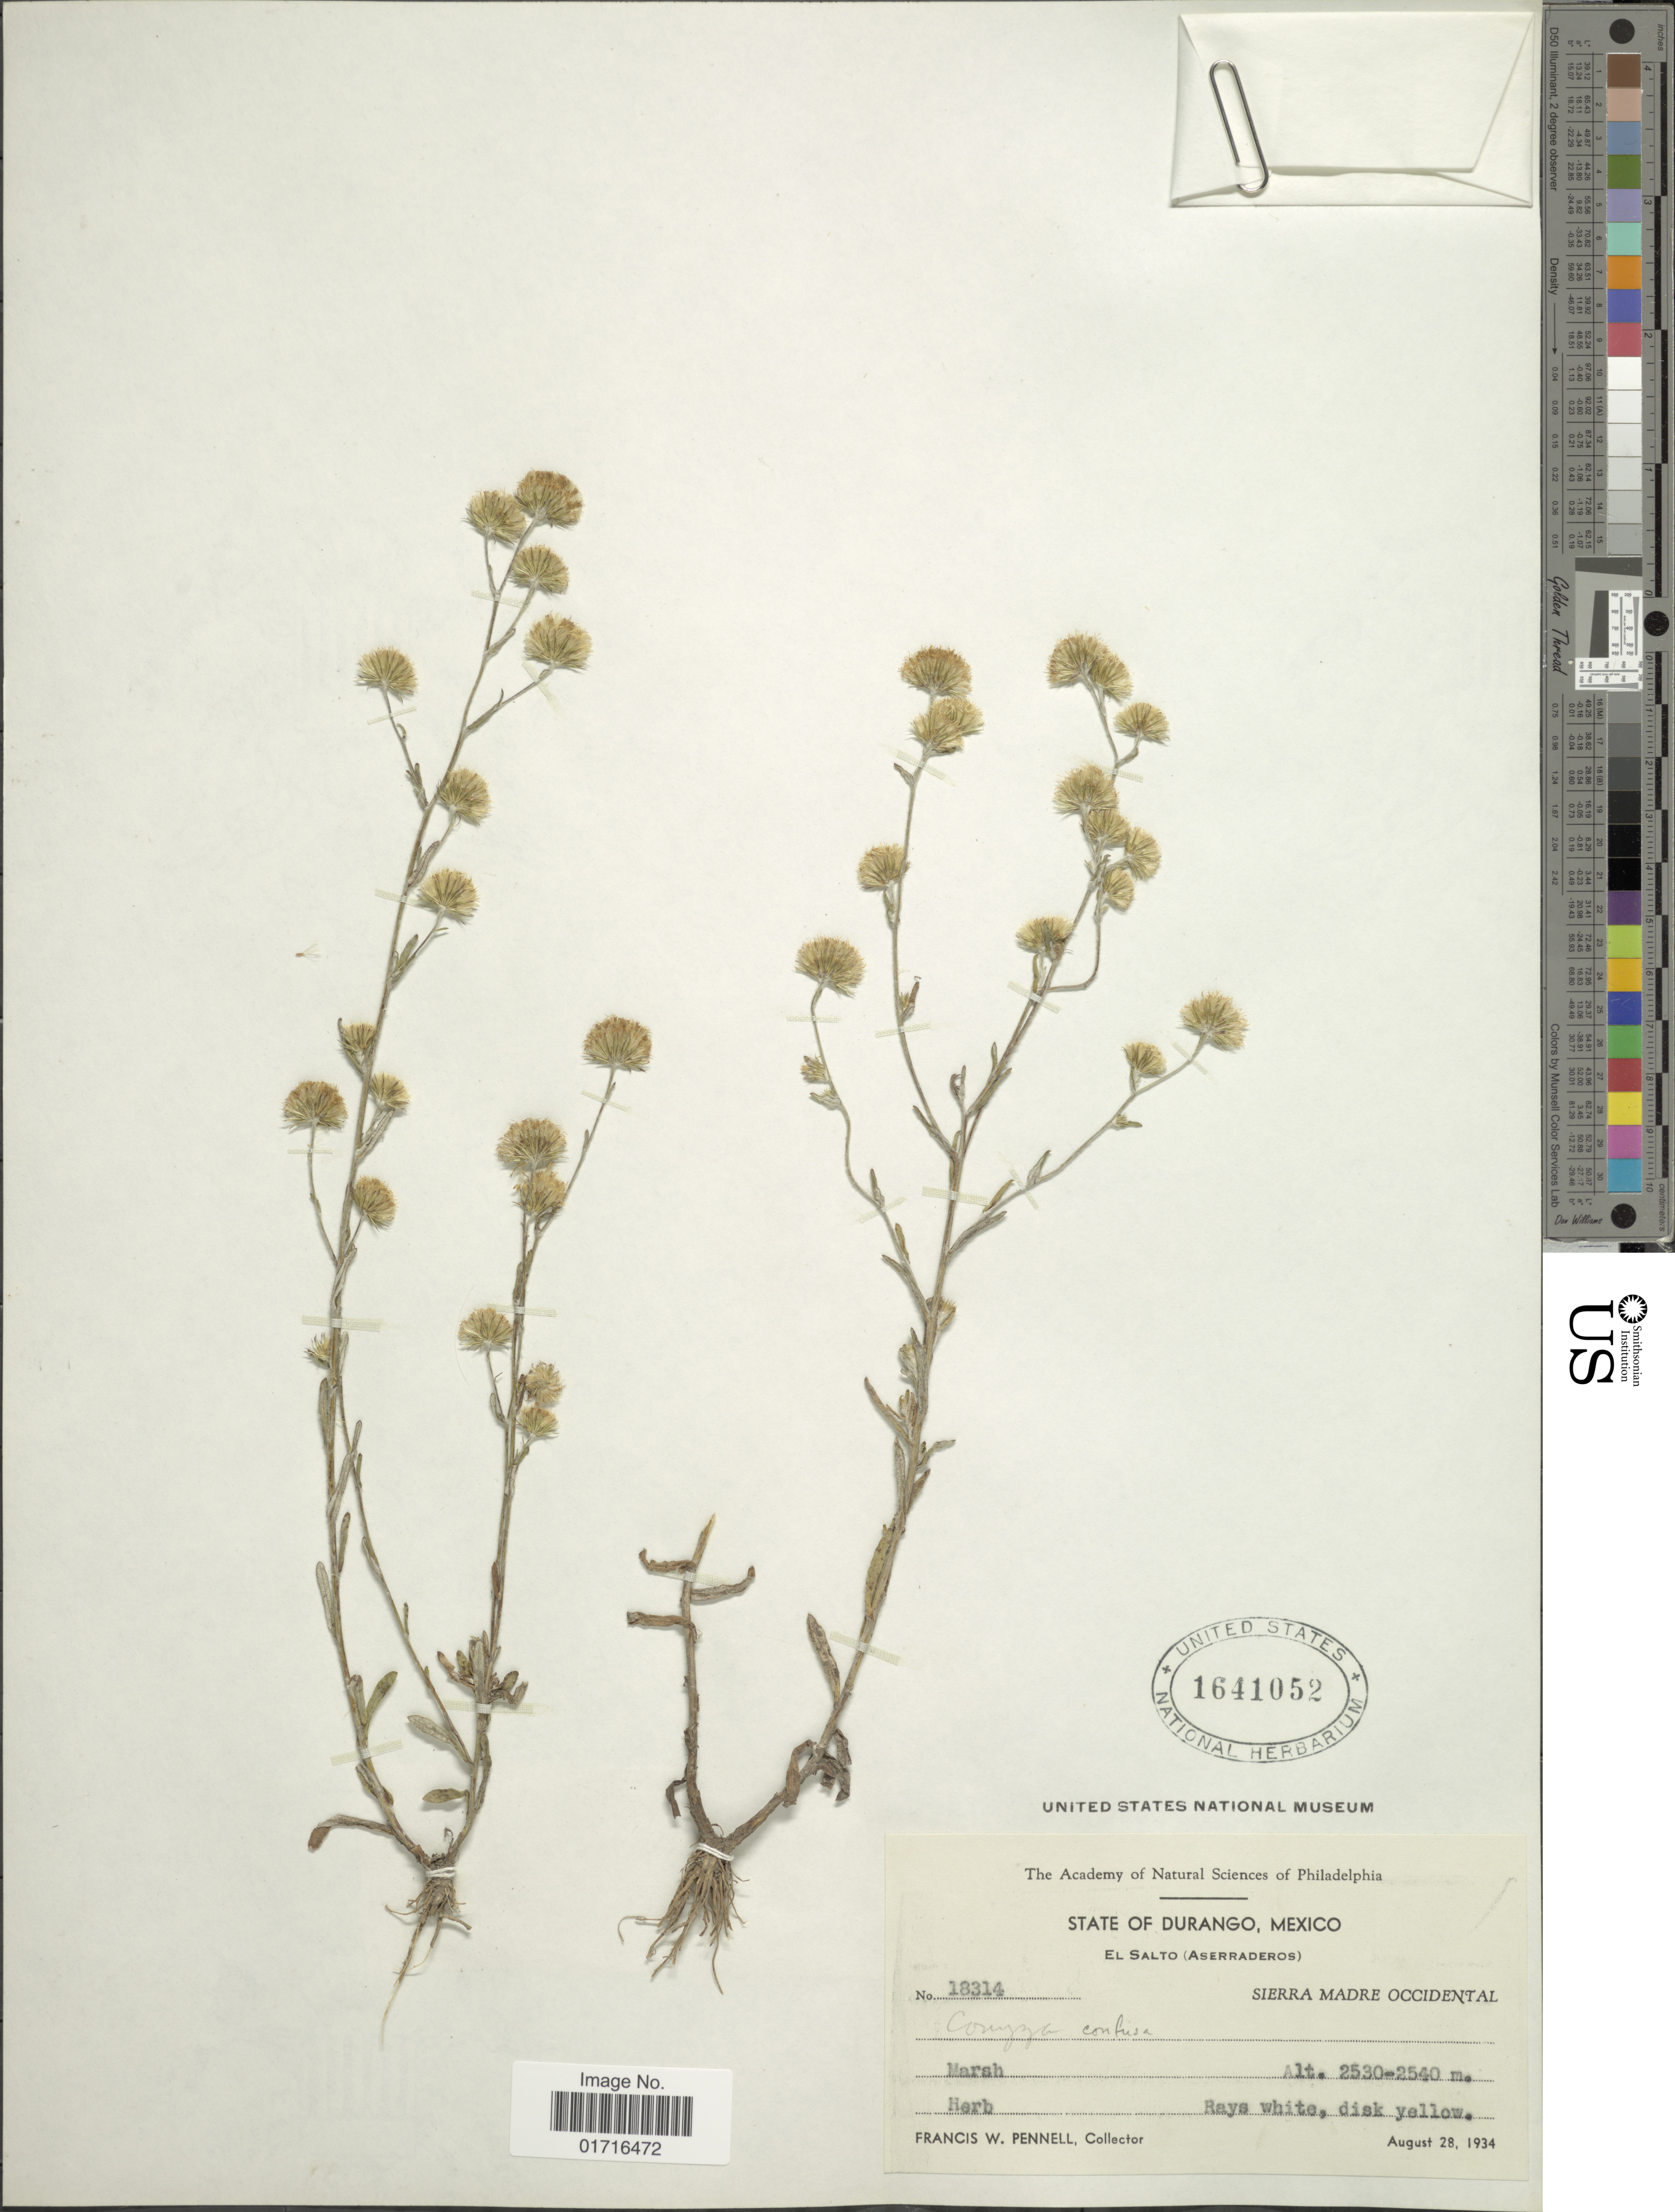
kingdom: Plantae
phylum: Tracheophyta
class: Magnoliopsida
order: Asterales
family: Asteraceae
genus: Conyza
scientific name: Conyza confusa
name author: Cronq.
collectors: F. W. Pennell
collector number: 18314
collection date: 1934-08-28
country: Mexico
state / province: Durango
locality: El Salto (Aserraderos) Sierra Madre Occidental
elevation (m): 2530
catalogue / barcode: US 1641052